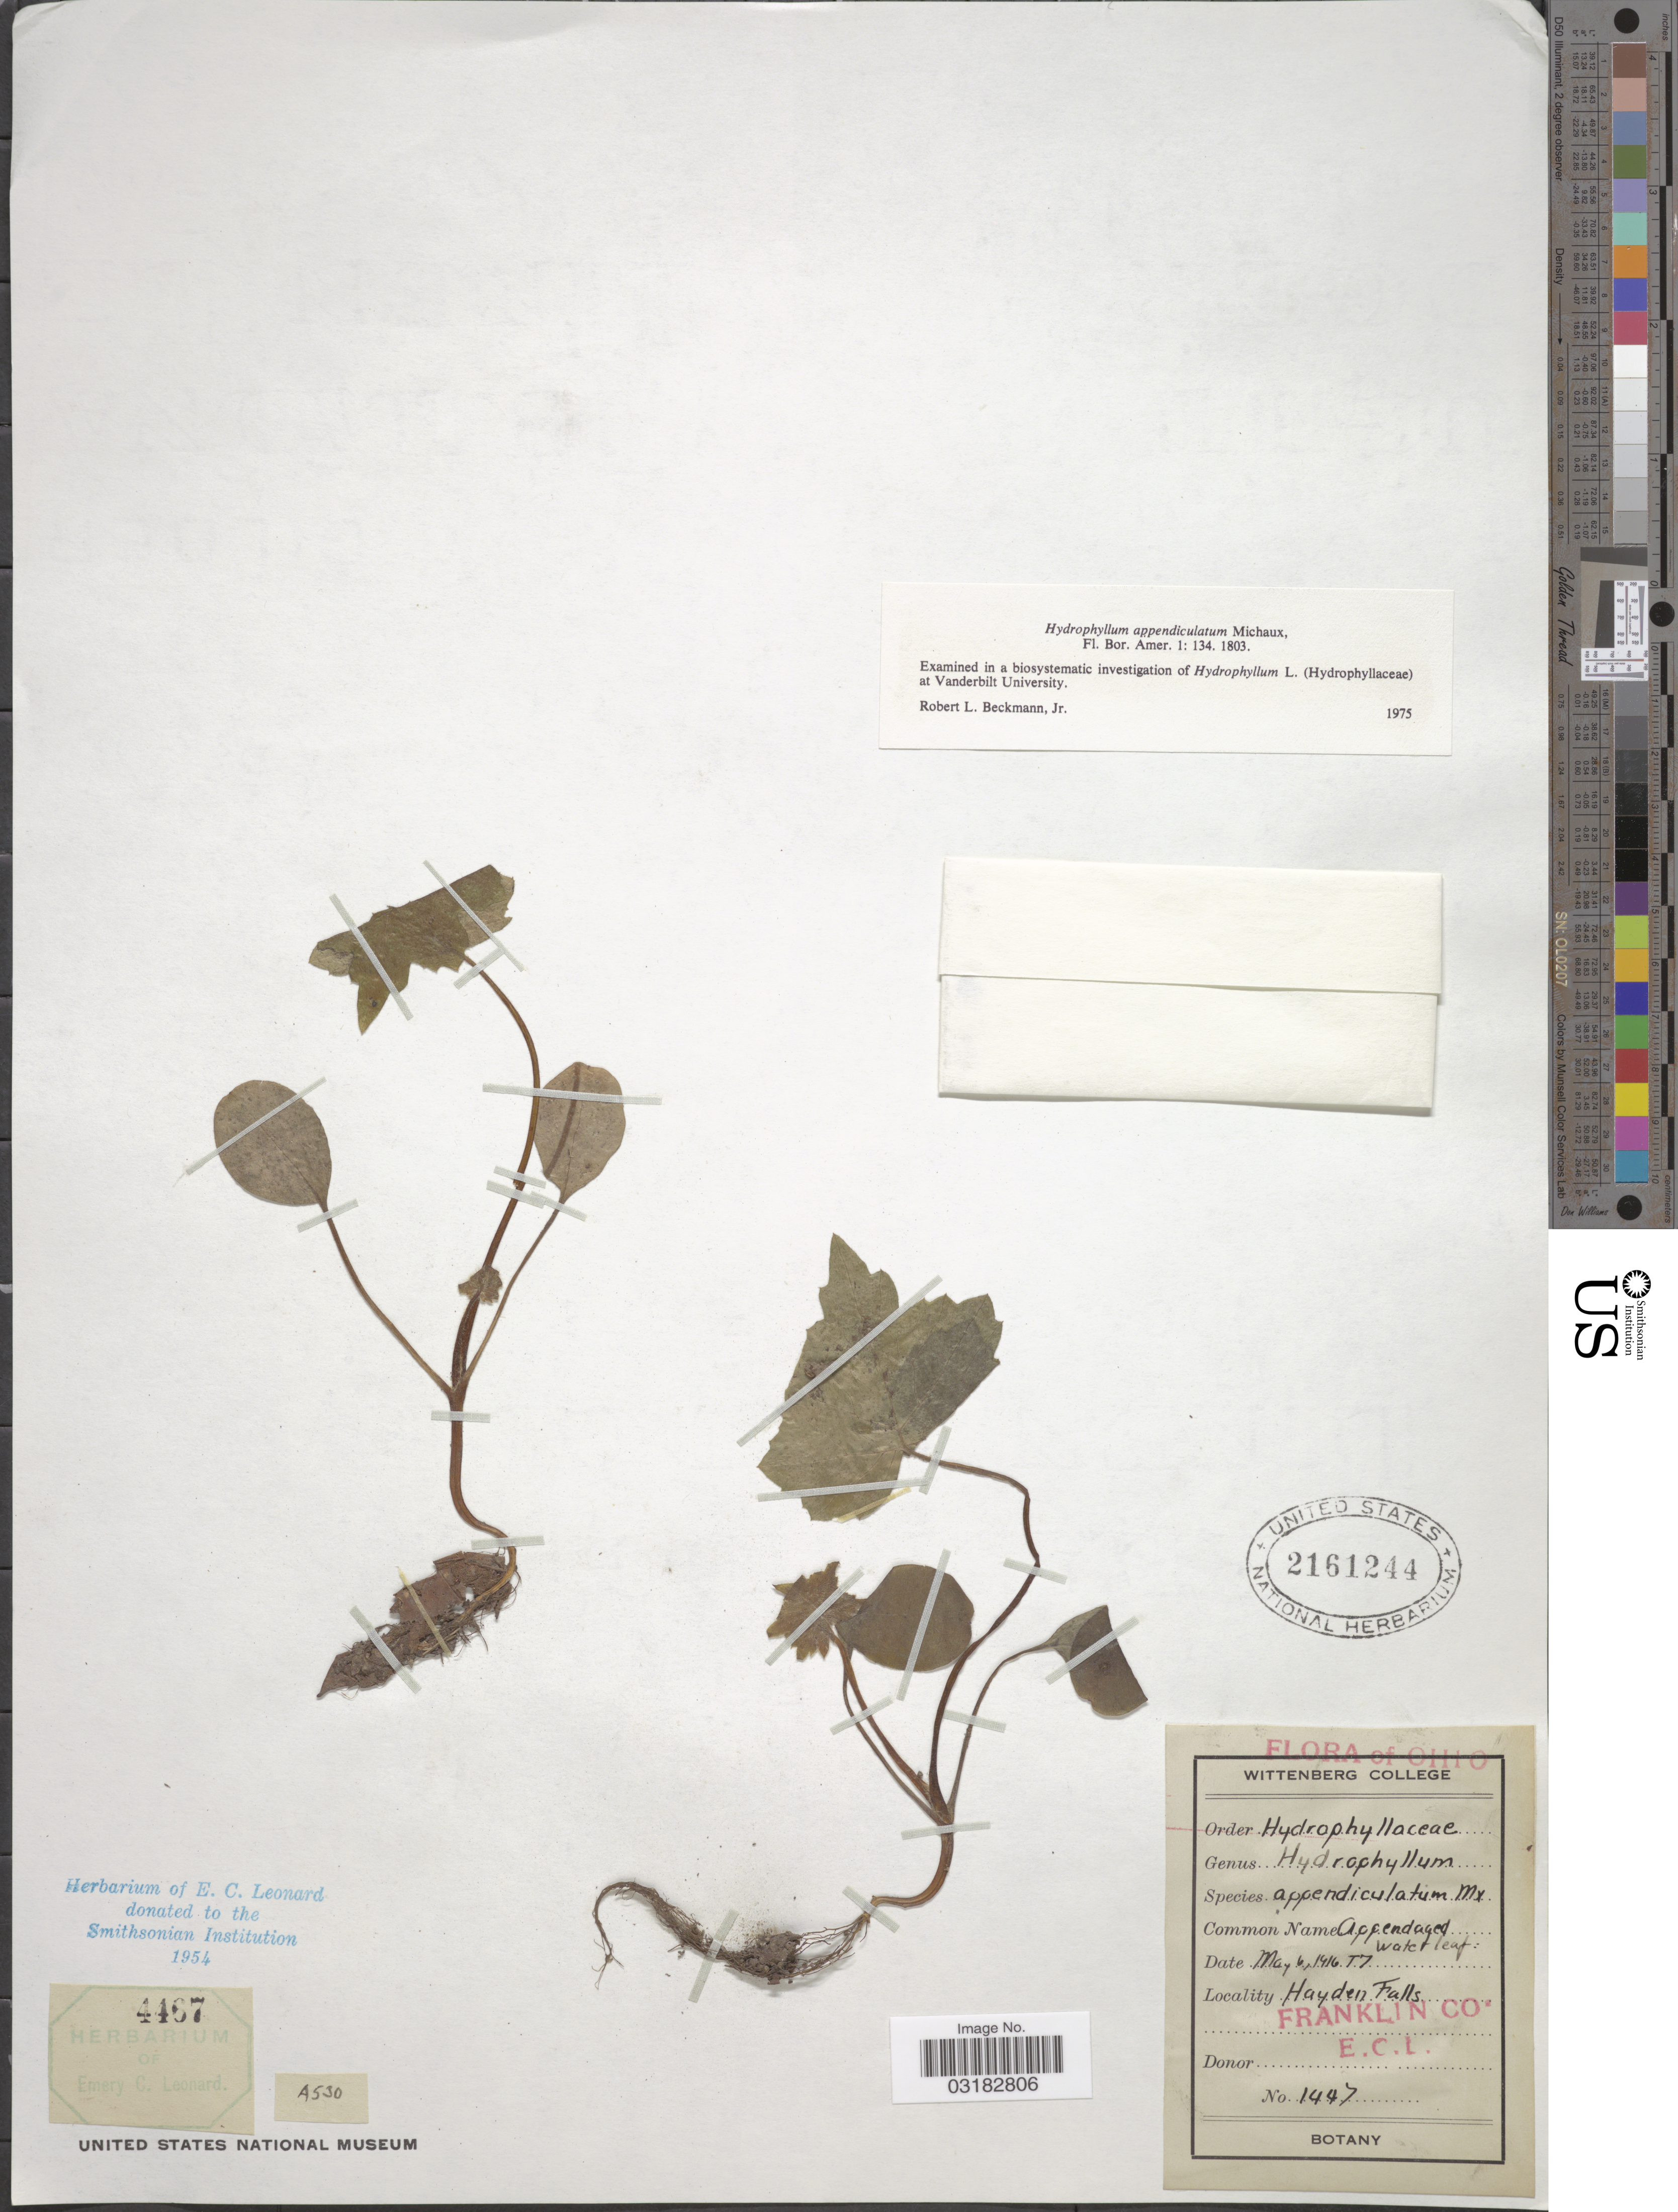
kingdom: Plantae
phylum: Tracheophyta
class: Magnoliopsida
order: Boraginales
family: Hydrophyllaceae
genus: Hydrophyllum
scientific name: Hydrophyllum appendiculatum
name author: Michx.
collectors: E. C. Leonard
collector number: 1447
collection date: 1916-05-06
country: United States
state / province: Ohio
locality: Hayden Falls. Franklin Co.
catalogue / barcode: US 2161244